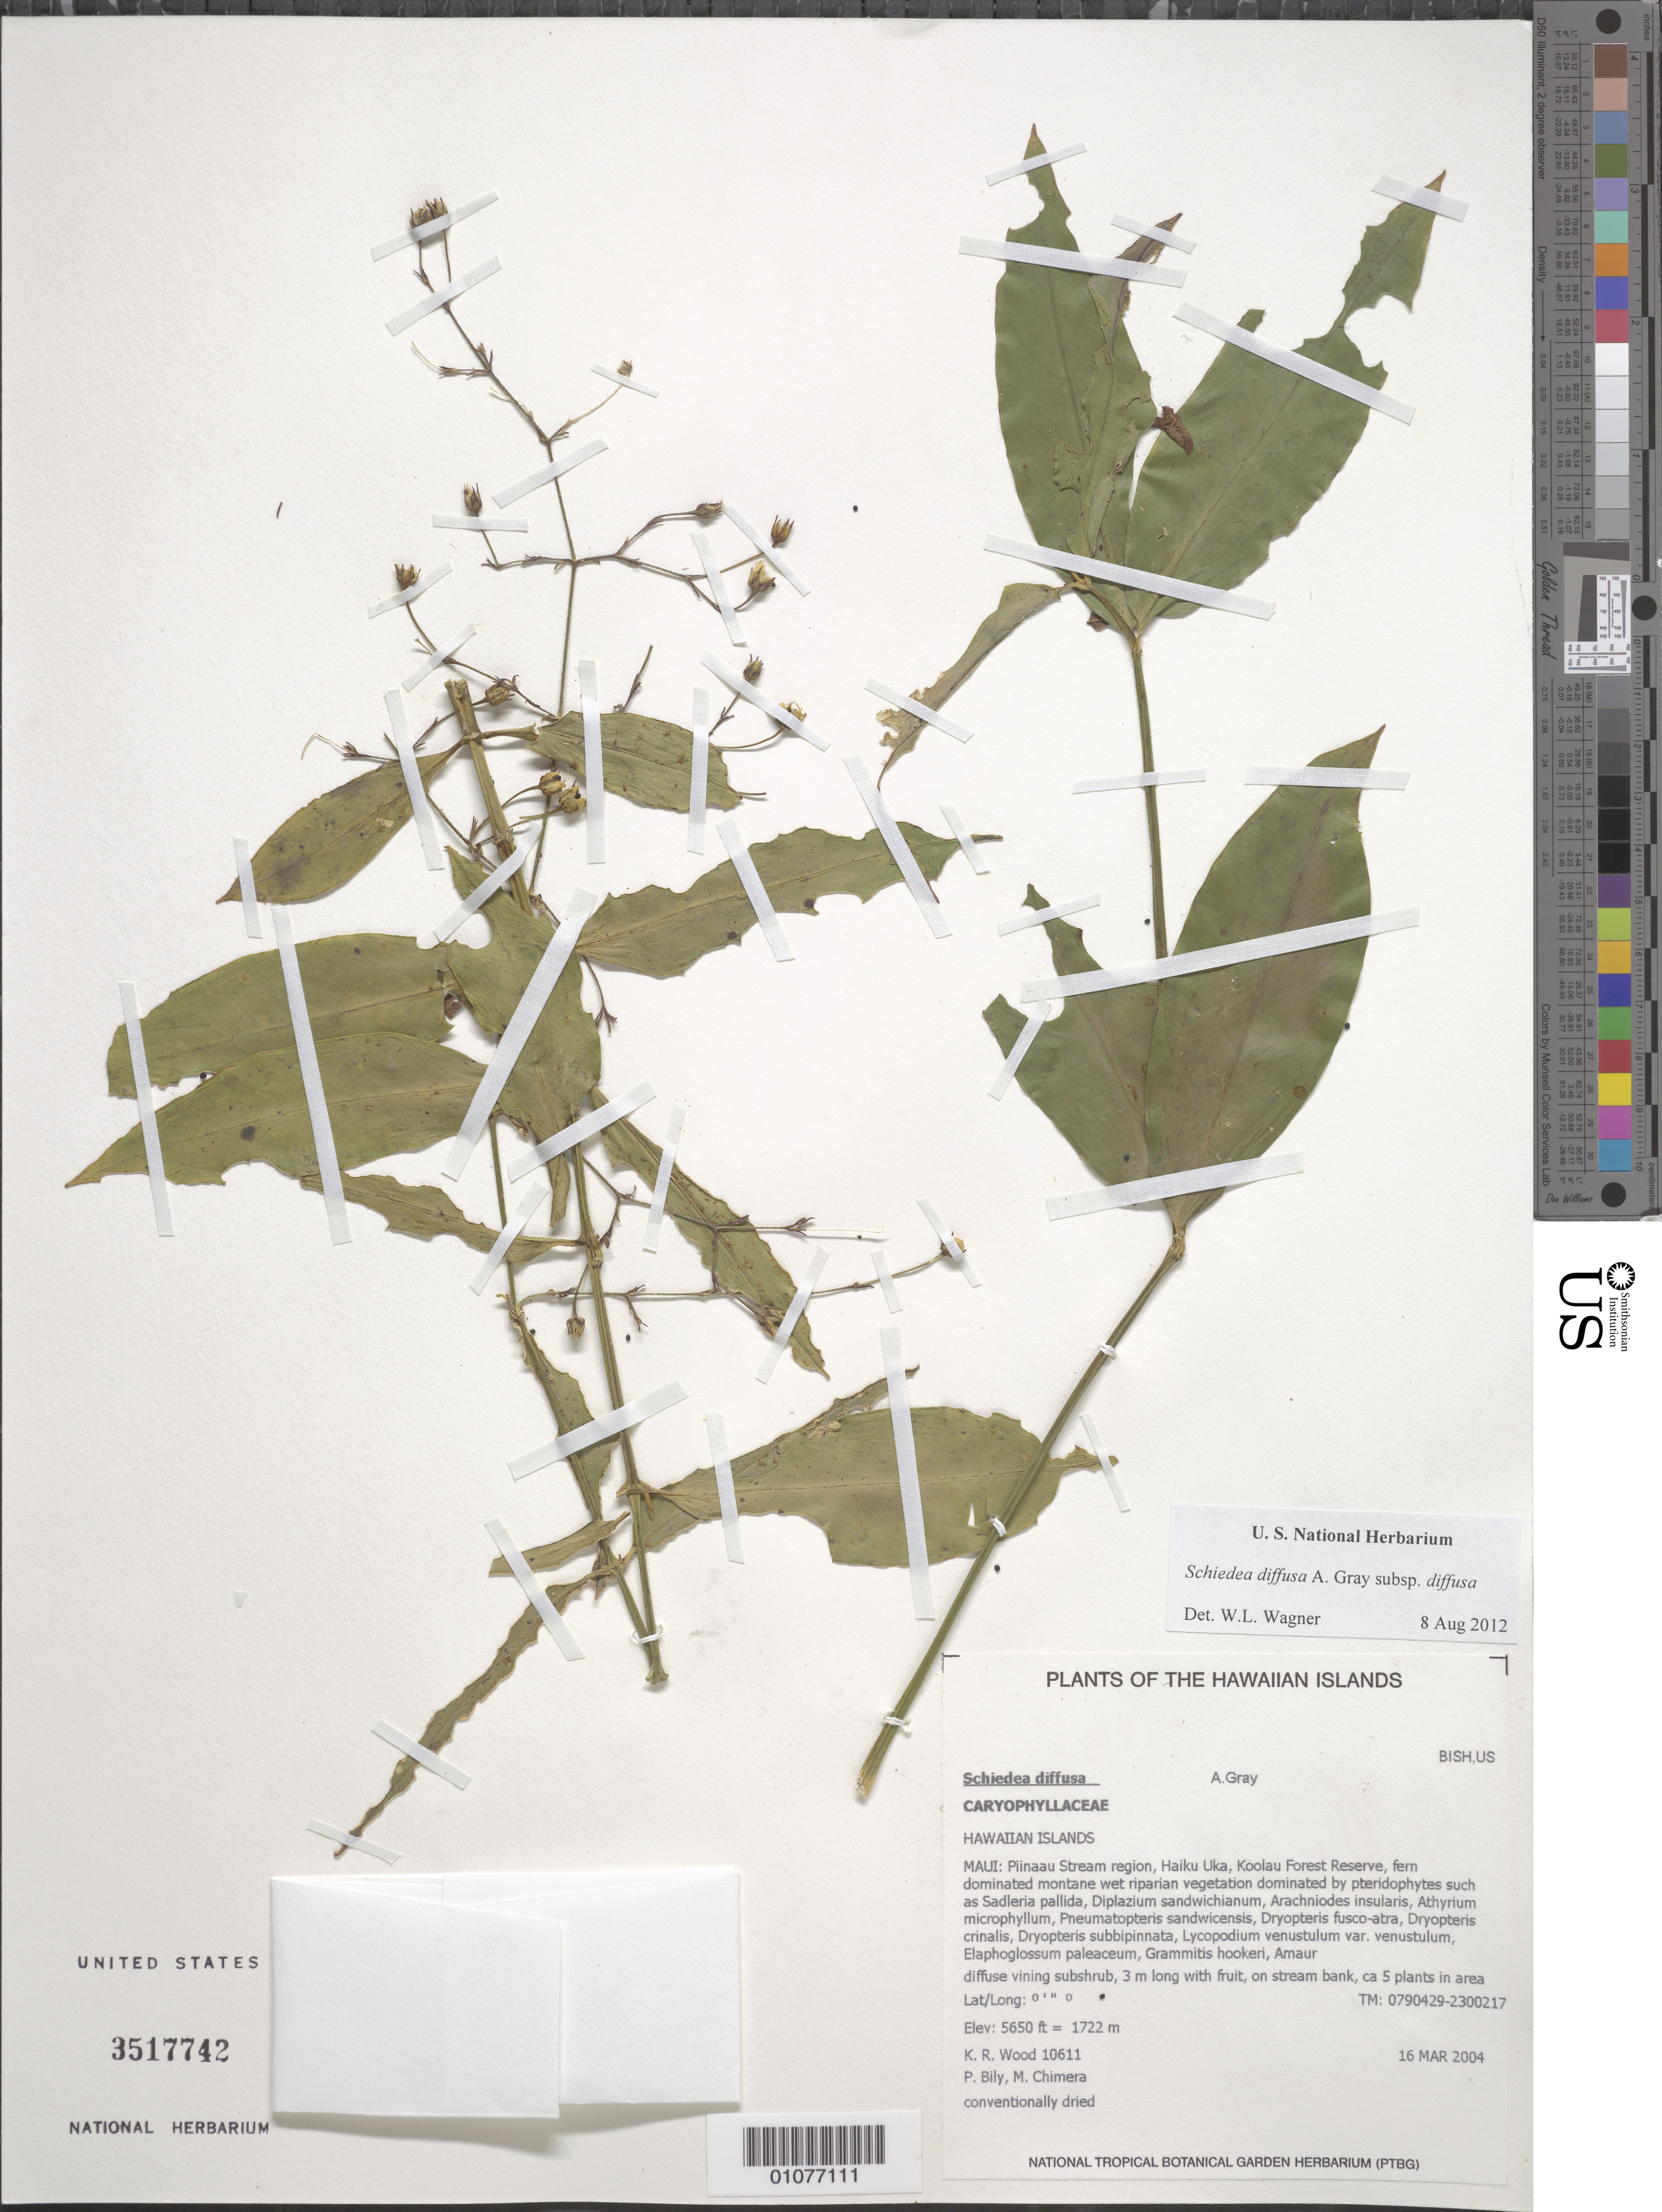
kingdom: Plantae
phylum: Tracheophyta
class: Magnoliopsida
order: Caryophyllales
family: Caryophyllaceae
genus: Schiedea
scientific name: Schiedea diffusa subsp. diffusa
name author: A. Gray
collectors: K. R. Wood, P. Bily & M. Chimera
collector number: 10611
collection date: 2004-03-16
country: United States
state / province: Hawaii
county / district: Maui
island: Maui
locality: Piinaau Stream region, Haiku Uka, Koolau Forest Reserve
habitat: Fern dominated montane wet riparian vegetation dominated by pteridophytes.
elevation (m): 1722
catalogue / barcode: US 3517742